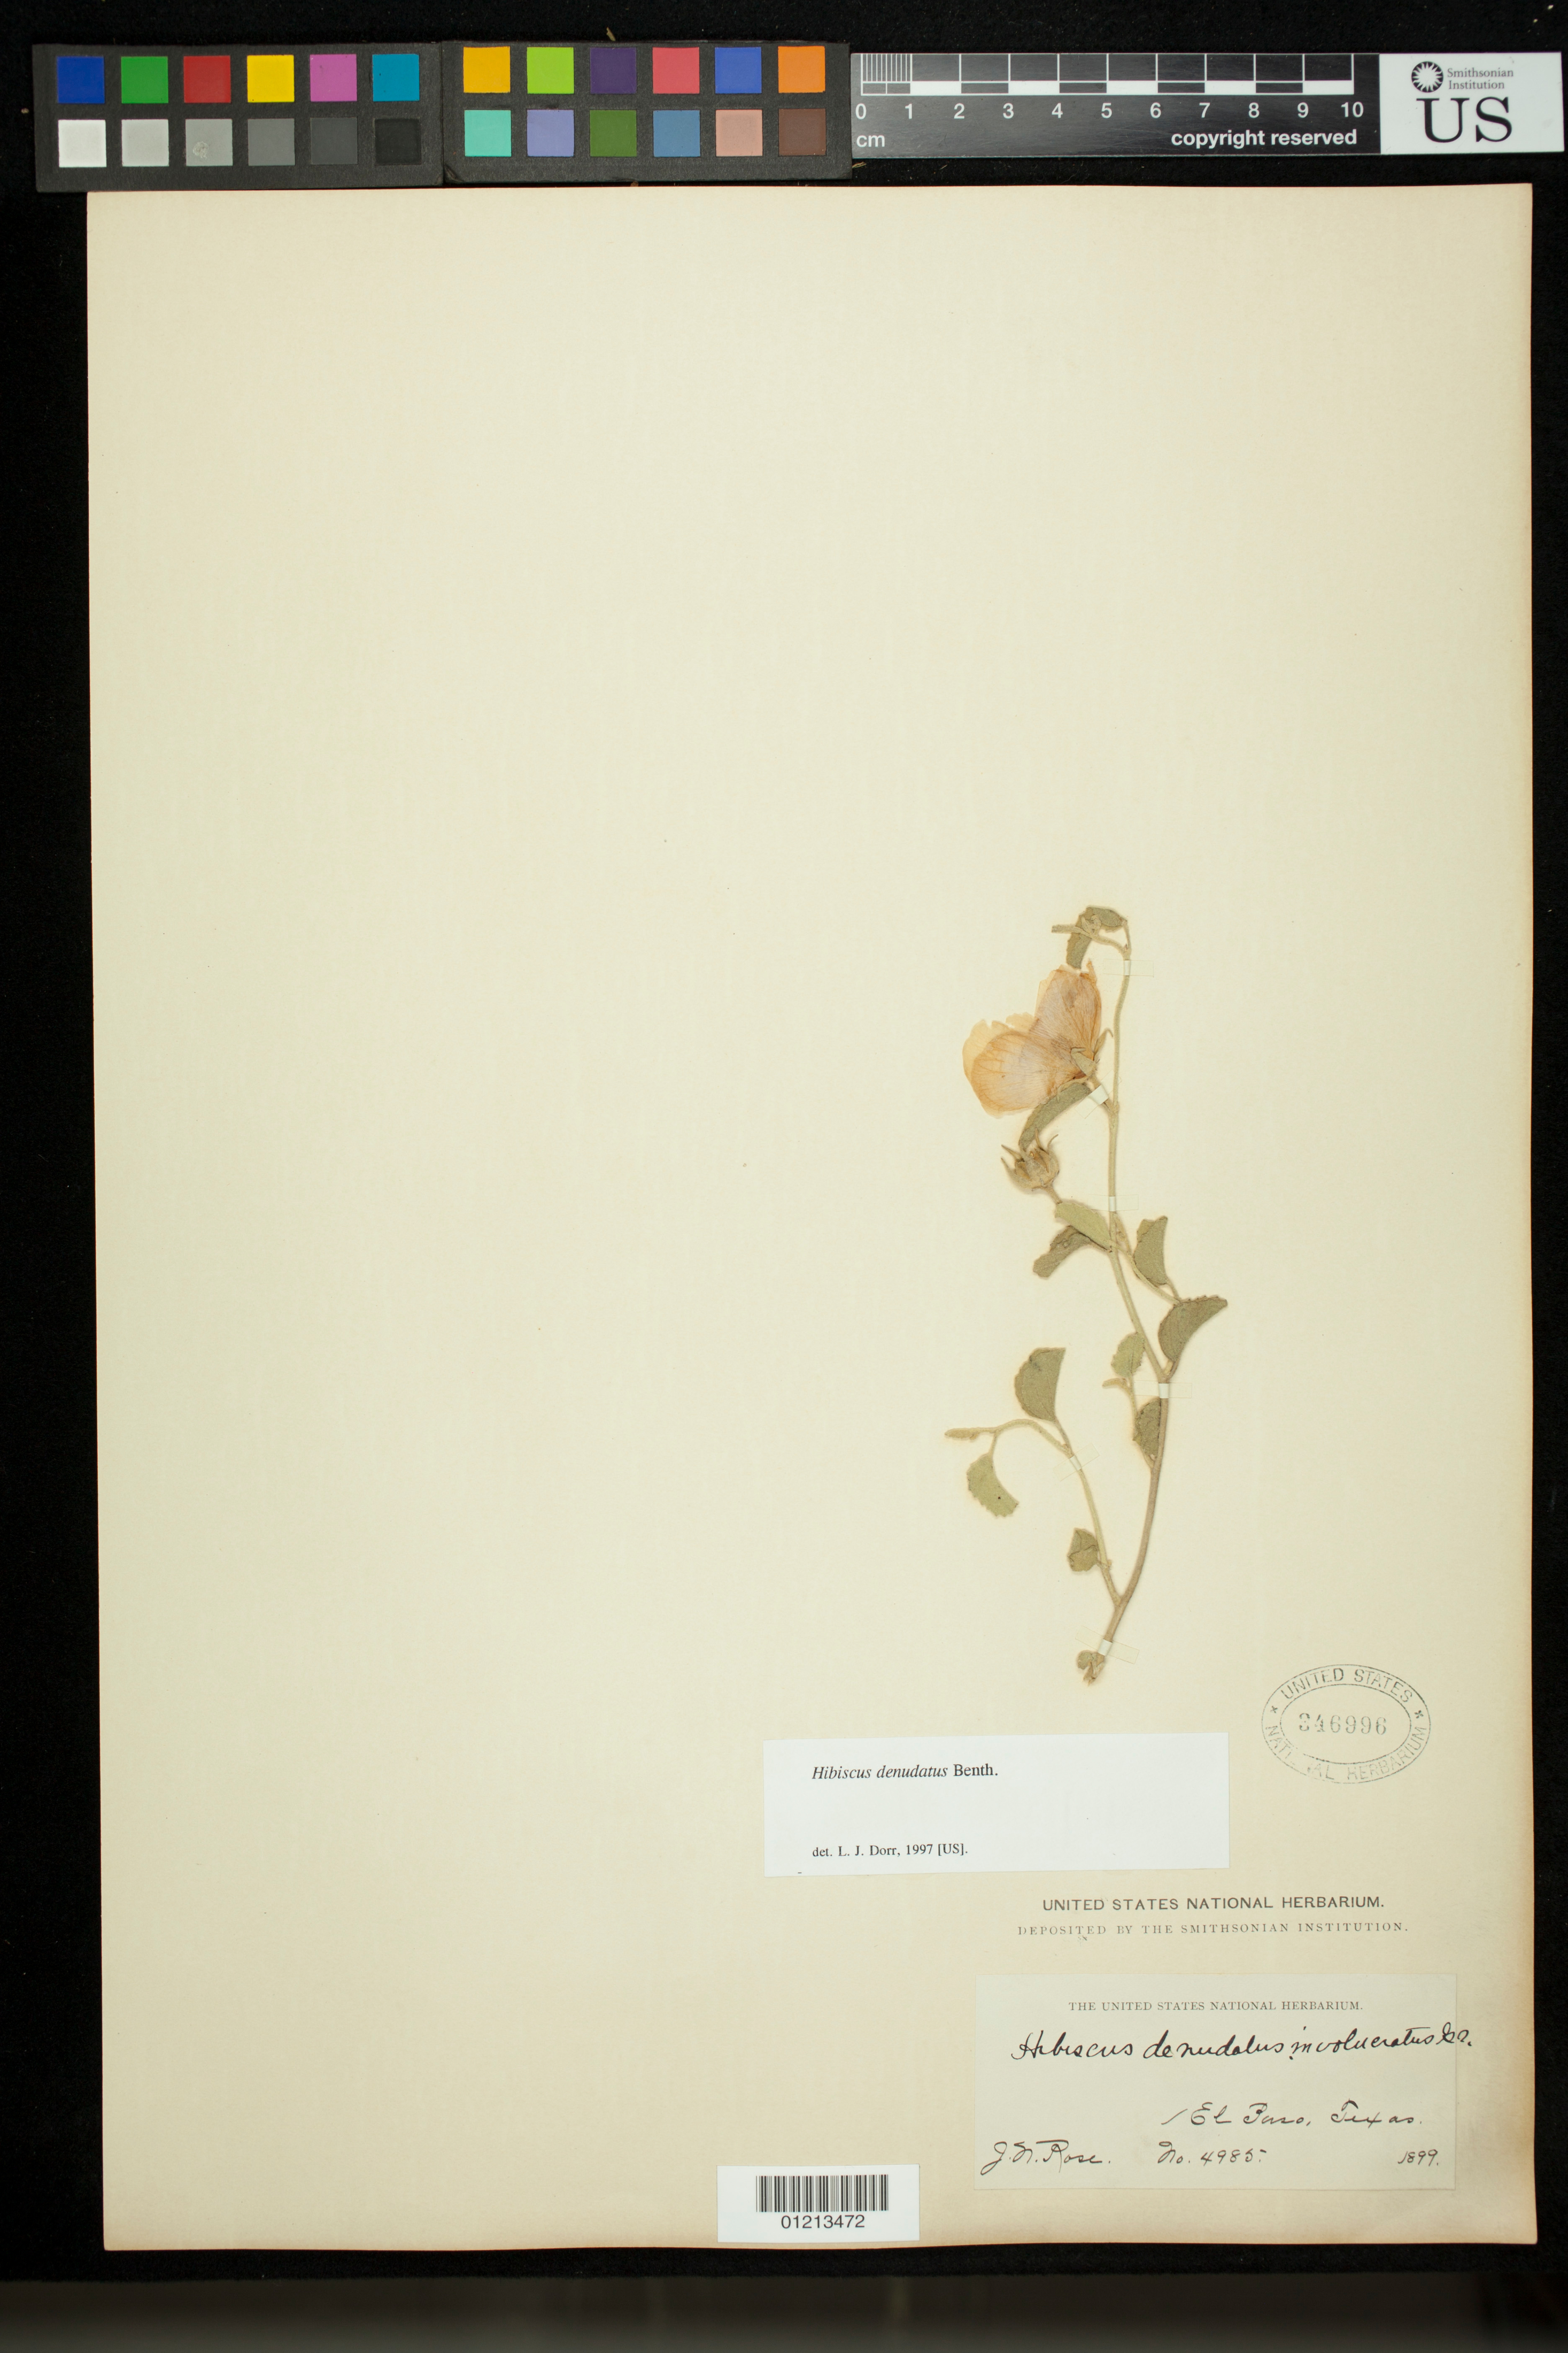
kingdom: Plantae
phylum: Tracheophyta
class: Magnoliopsida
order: Malvales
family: Malvaceae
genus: Hibiscus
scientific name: Hibiscus denudatus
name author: Benth.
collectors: J. N. Rose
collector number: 4985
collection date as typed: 1899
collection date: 1899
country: United States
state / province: Texas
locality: El Paso, Texas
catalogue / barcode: US 346996